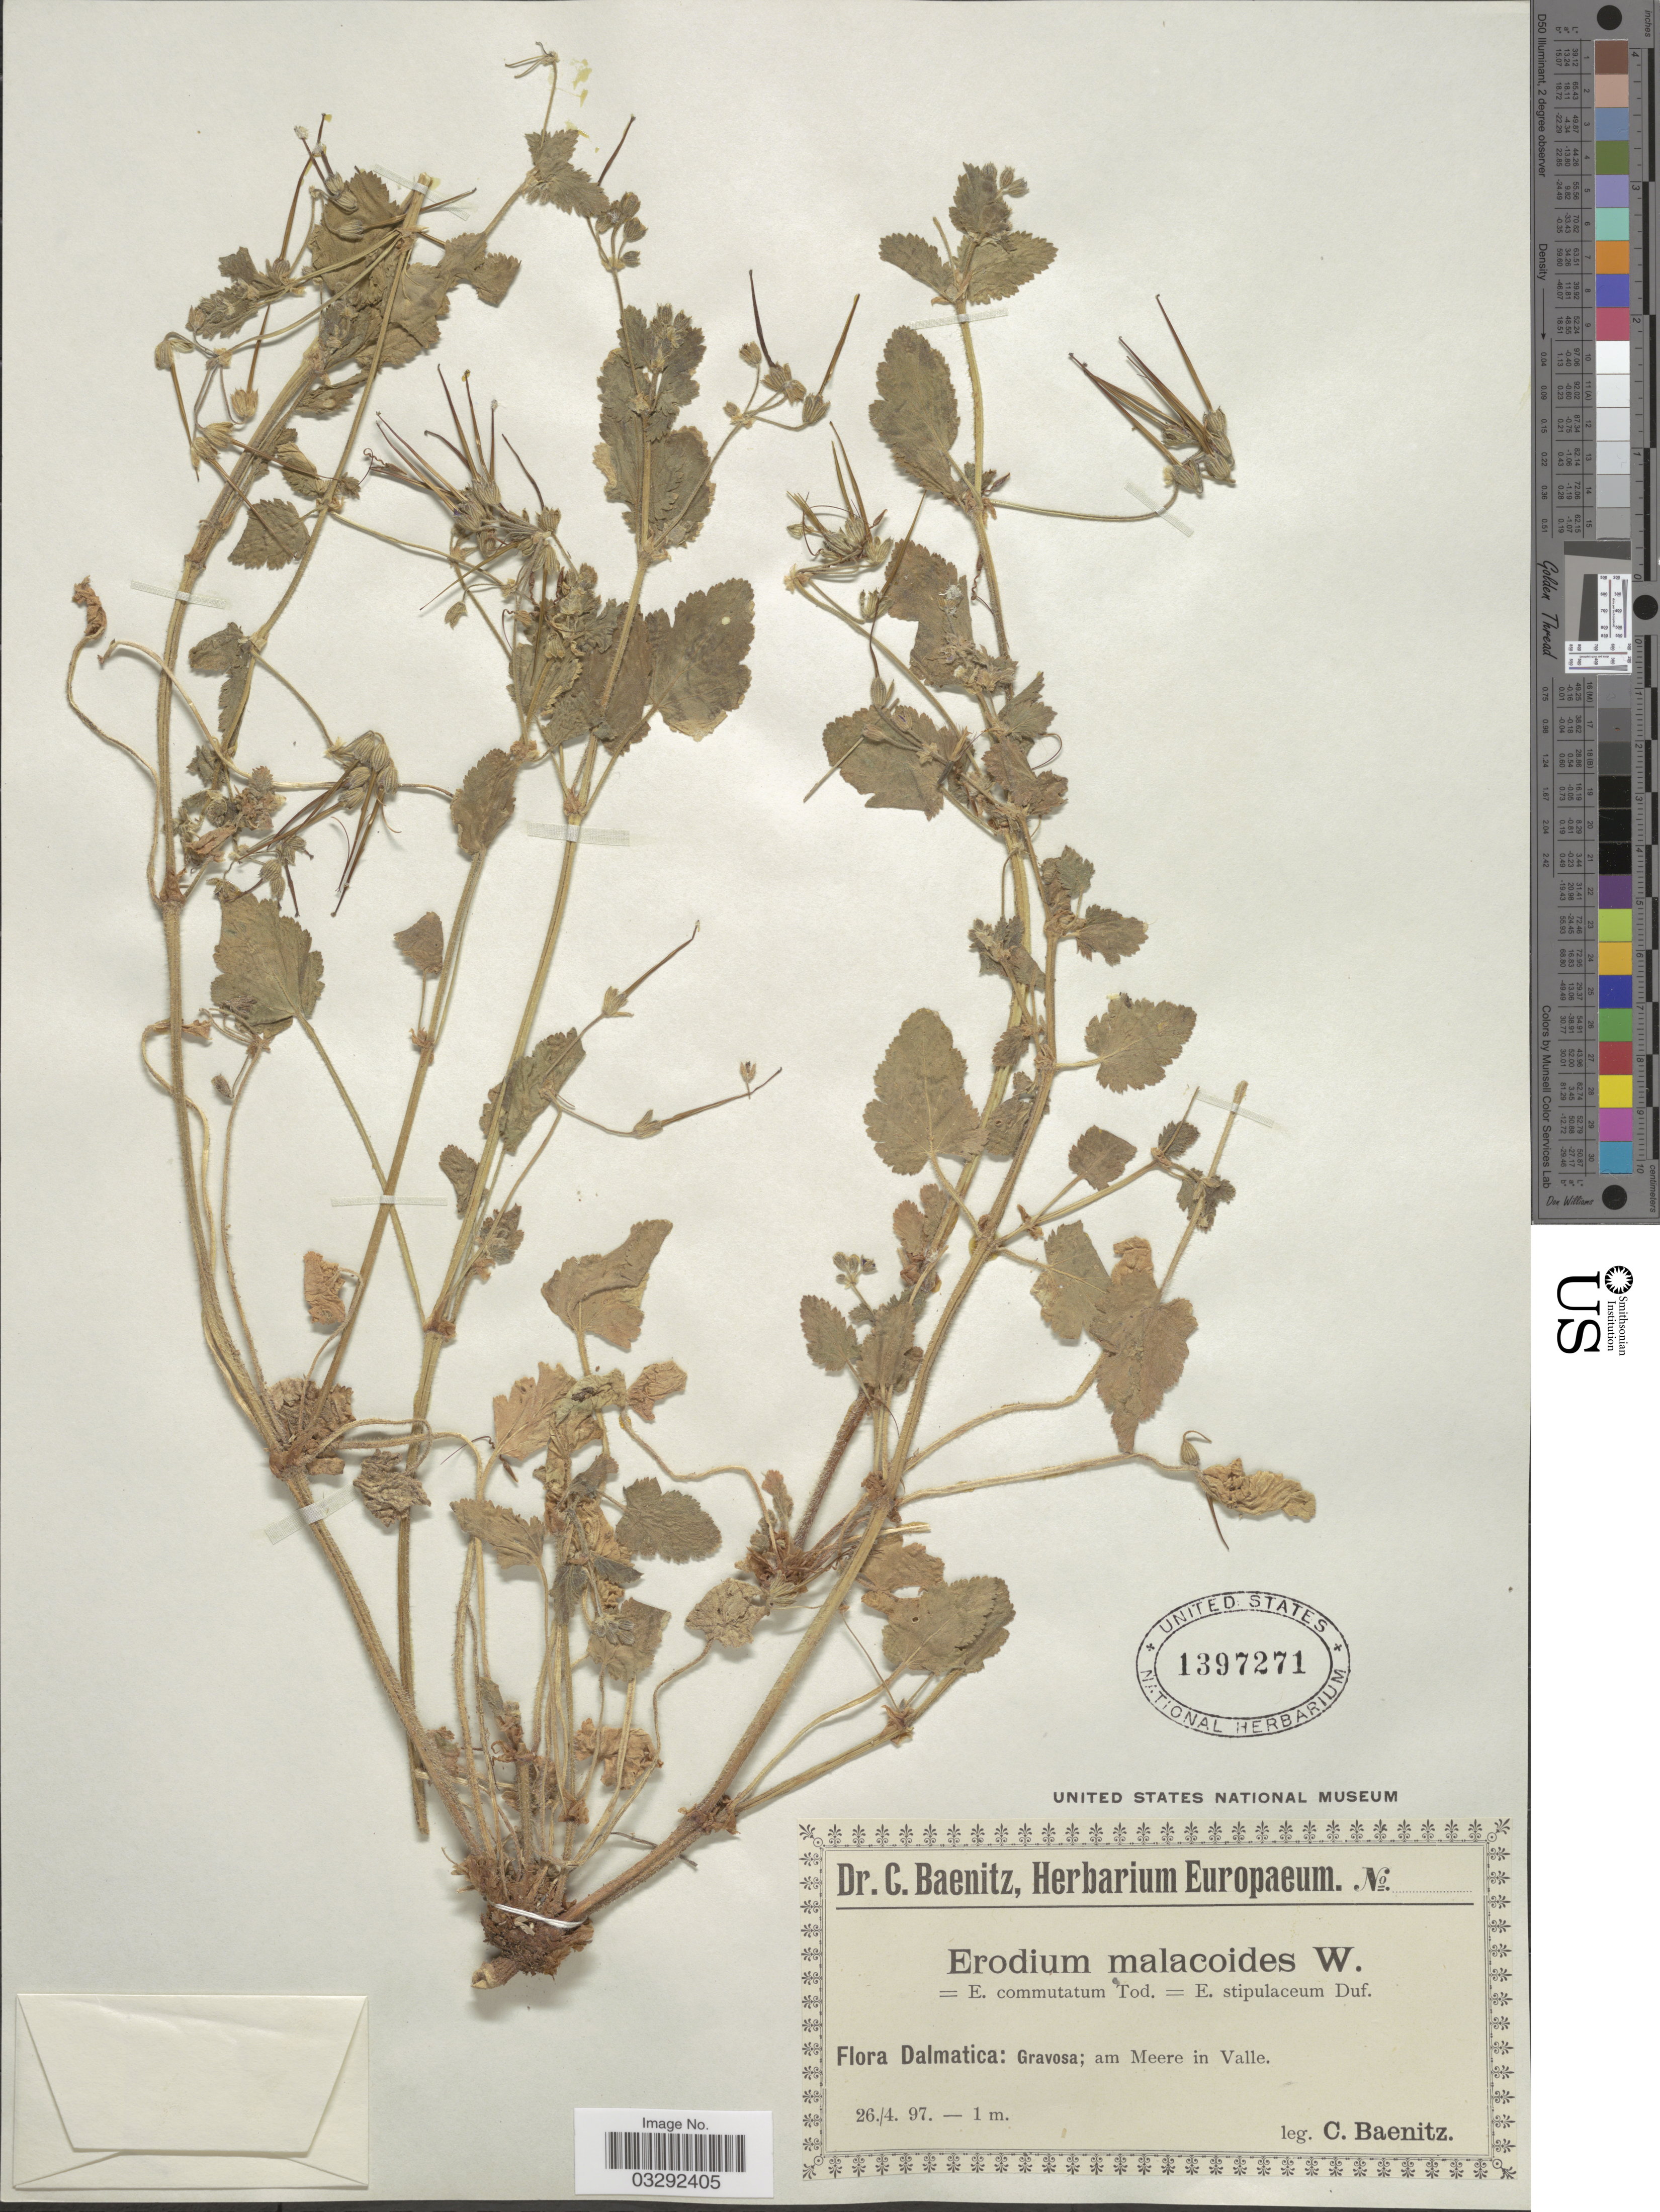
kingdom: Plantae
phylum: Tracheophyta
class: Magnoliopsida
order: Geraniales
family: Geraniaceae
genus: Erodium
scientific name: Erodium malacoides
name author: (L.) L'Hér.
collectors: C. G. Baenitz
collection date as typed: Transcribed d/m/y: 26/4/97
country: Croatia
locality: Dalmatica: Gravosa; am Meere in Valle.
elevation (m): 1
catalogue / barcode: US 1397271